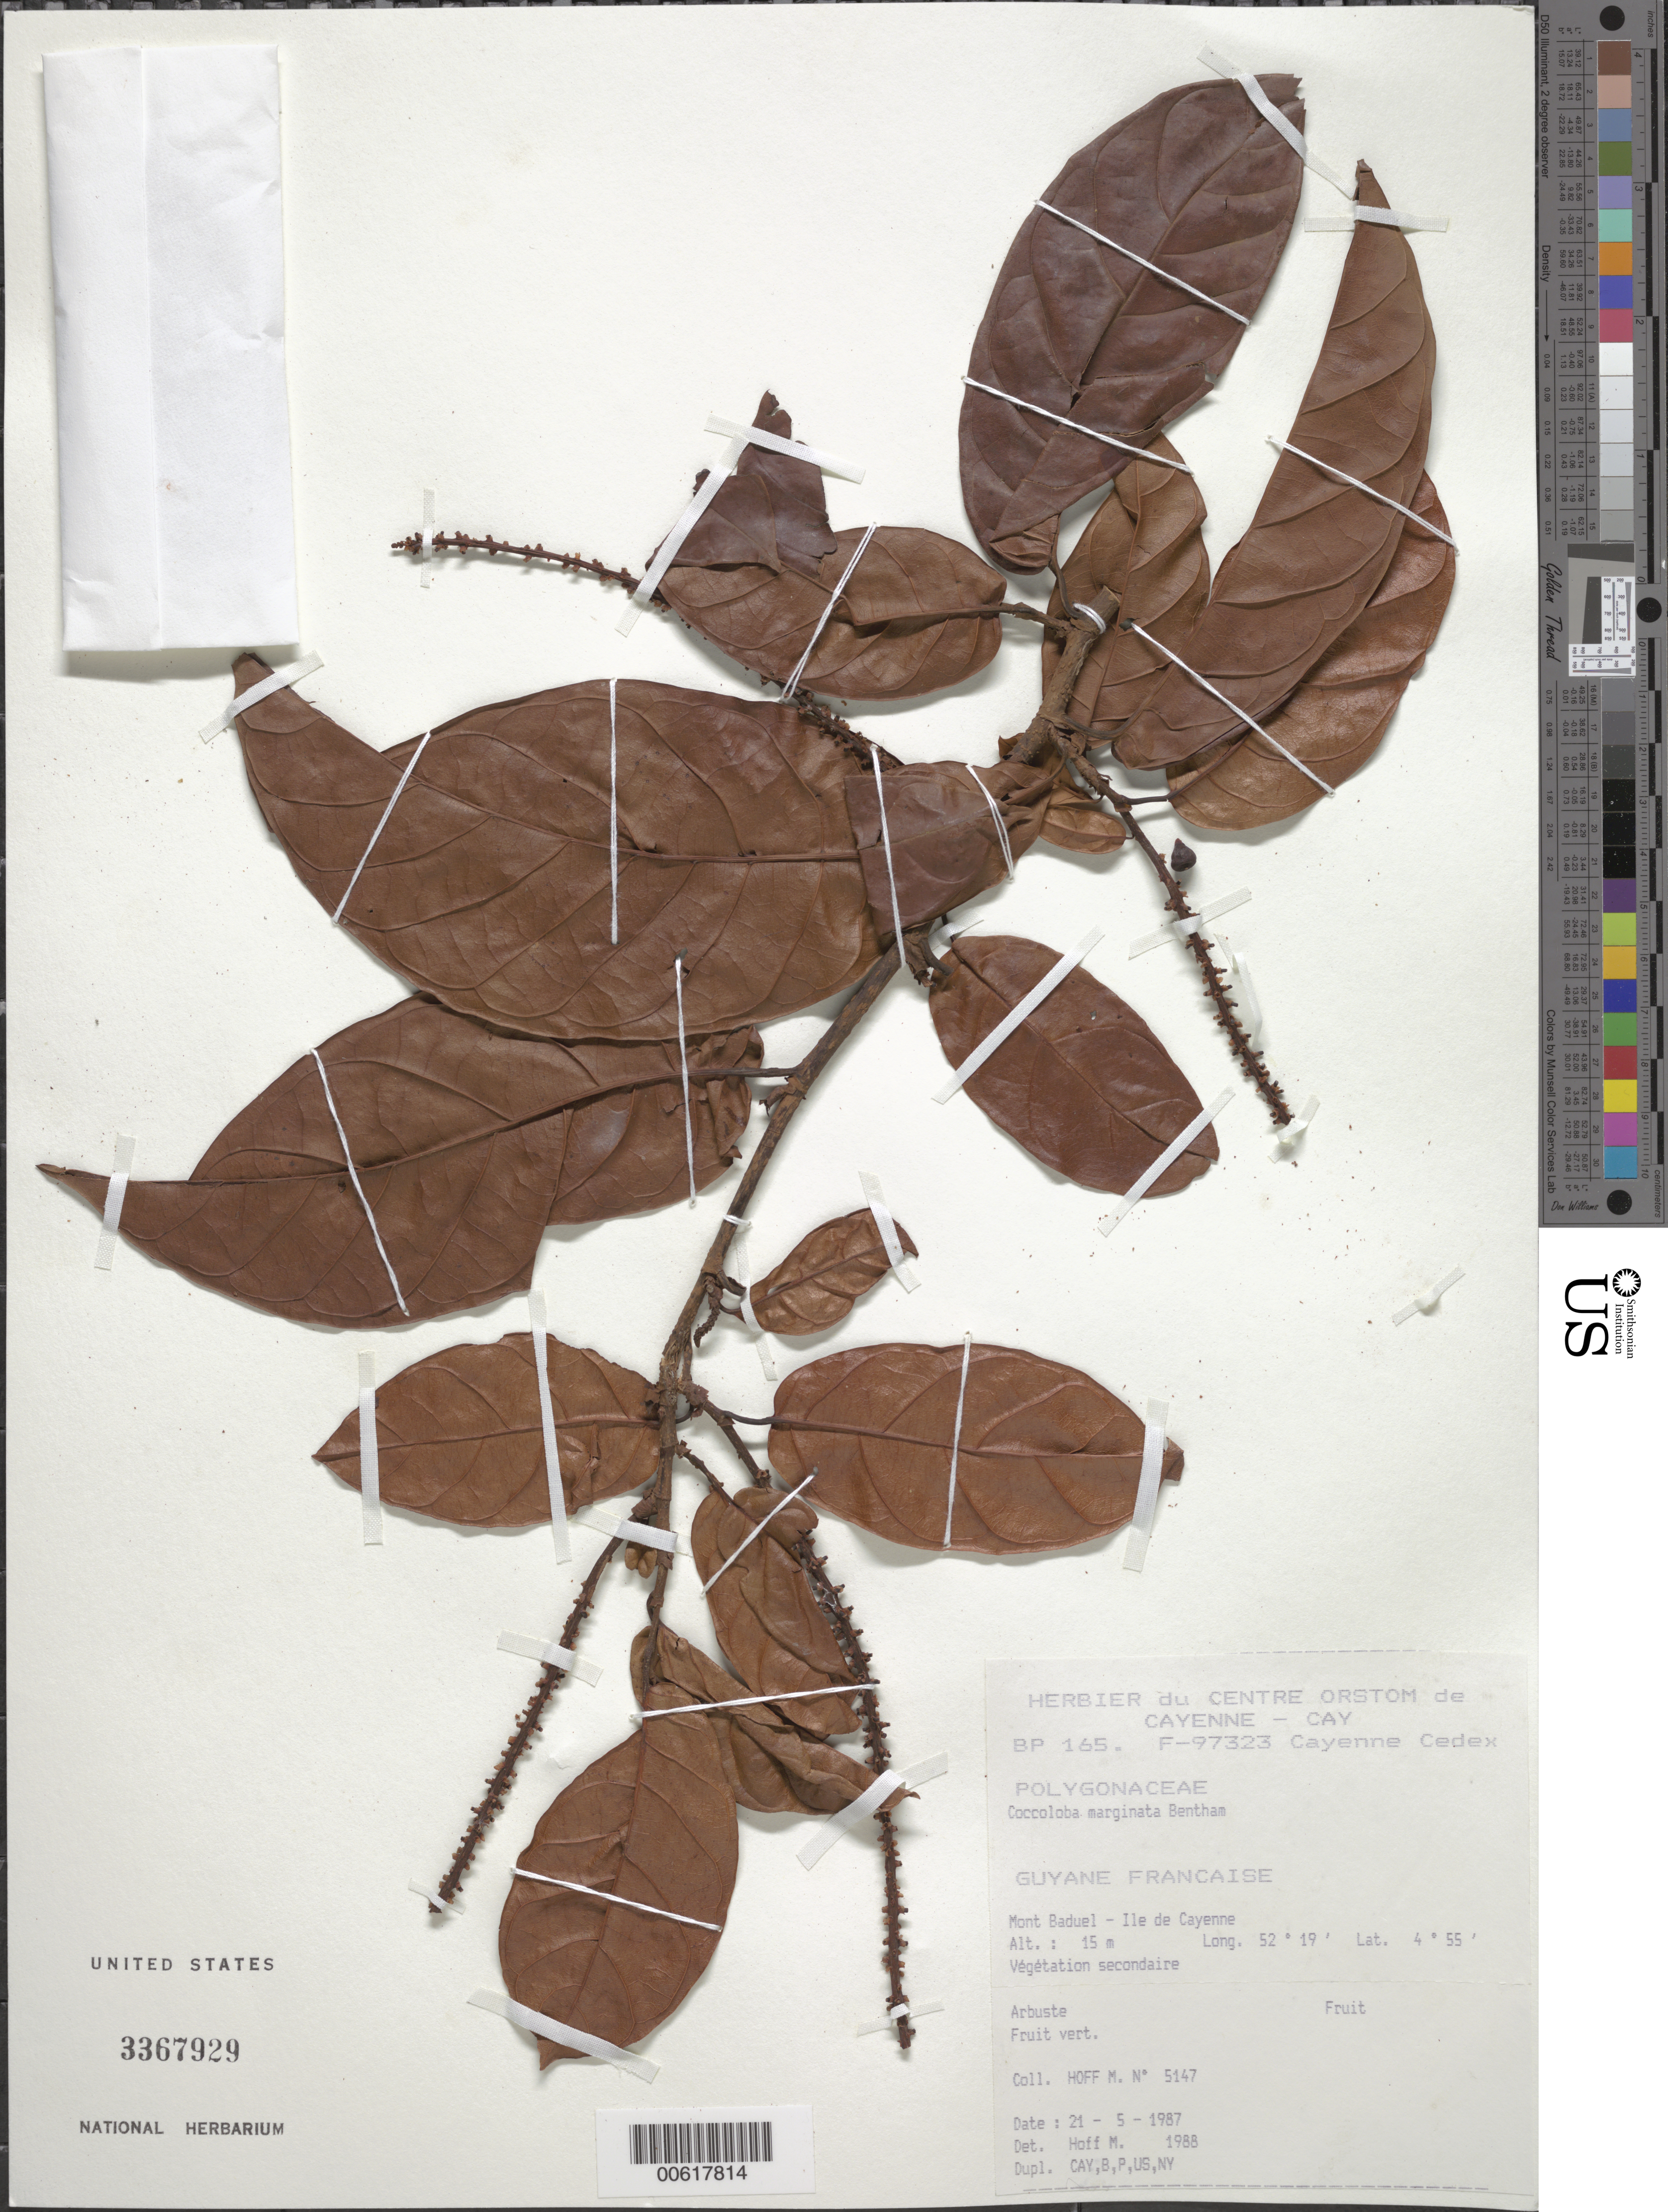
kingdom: Plantae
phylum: Tracheophyta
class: Magnoliopsida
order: Caryophyllales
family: Polygonaceae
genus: Coccoloba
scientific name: Coccoloba marginata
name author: Benth.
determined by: Hoff, M.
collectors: M. Hoff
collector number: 5147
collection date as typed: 21-May-87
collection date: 1987-05-21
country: French Guiana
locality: Mont Baduel, Ile de Cayenne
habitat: Vegetation secondaire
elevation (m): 15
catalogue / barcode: US 3367929